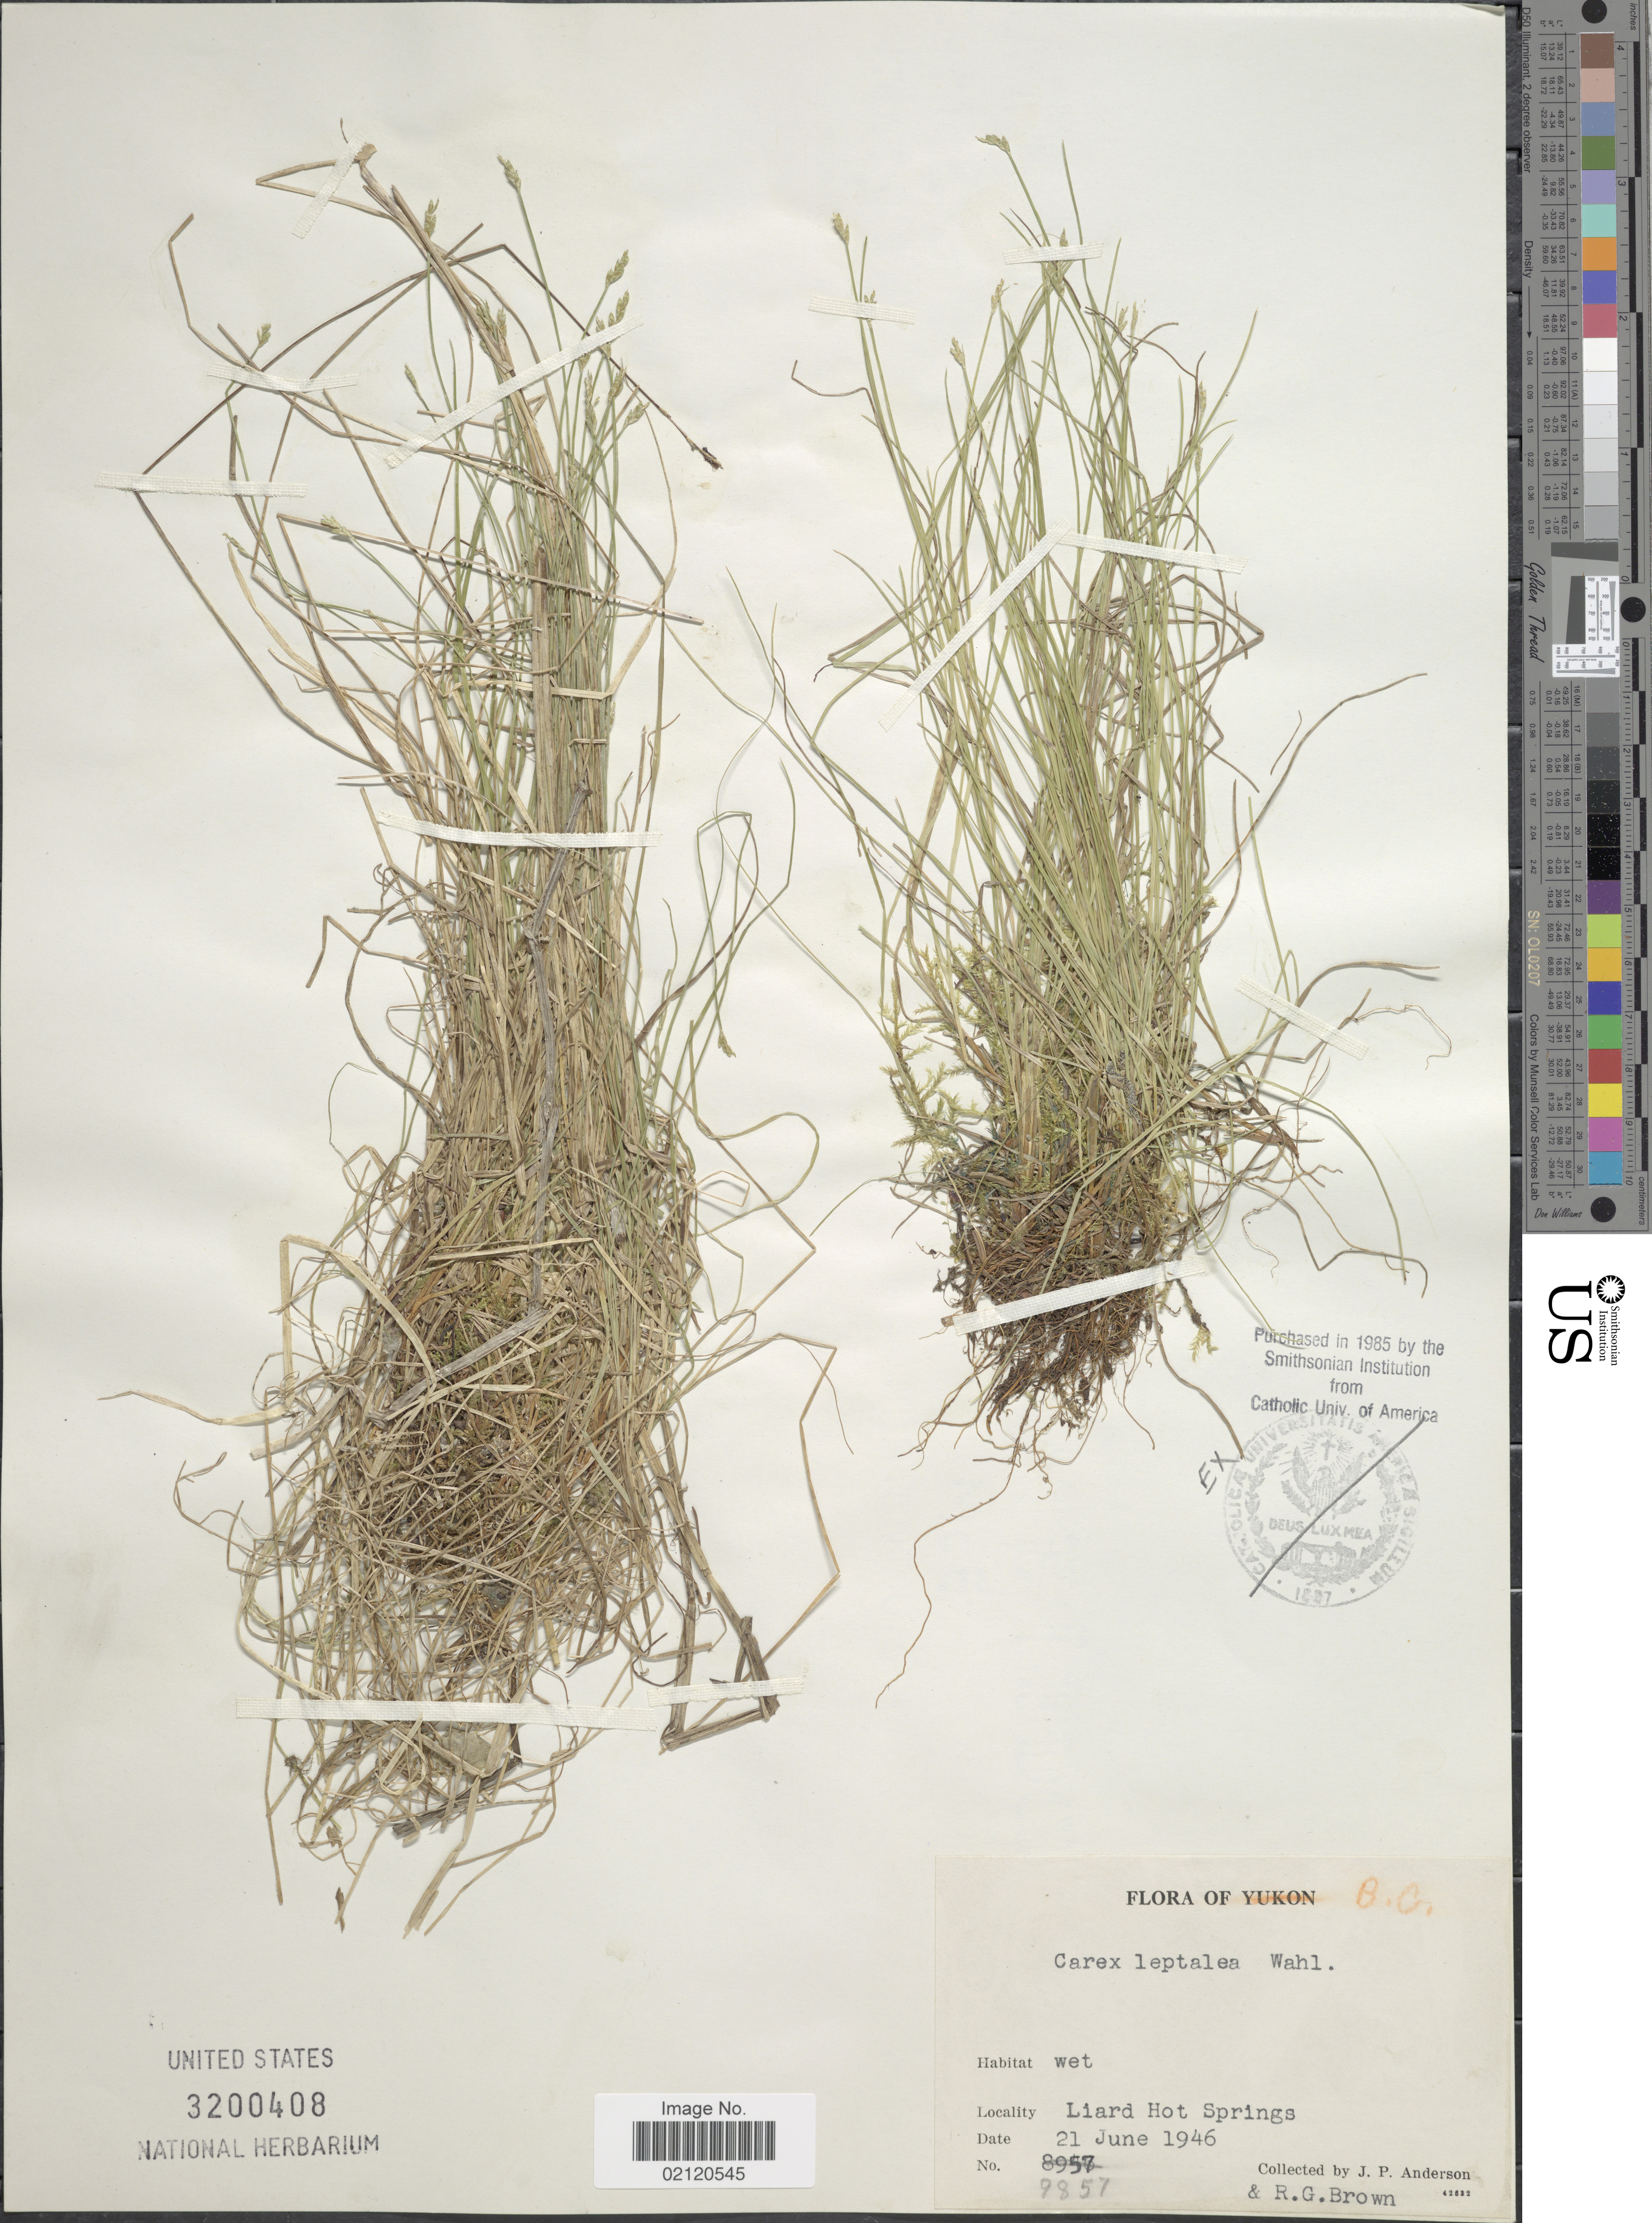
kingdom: Plantae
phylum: Tracheophyta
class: Liliopsida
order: Poales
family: Cyperaceae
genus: Carex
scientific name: Carex leptalea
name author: Wahlenb.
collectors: J. P. Anderson & R. G. Brown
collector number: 9857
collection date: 1946-06-21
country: Canada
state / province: British Columbia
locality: Liard Hot Springs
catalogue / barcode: US 3200408